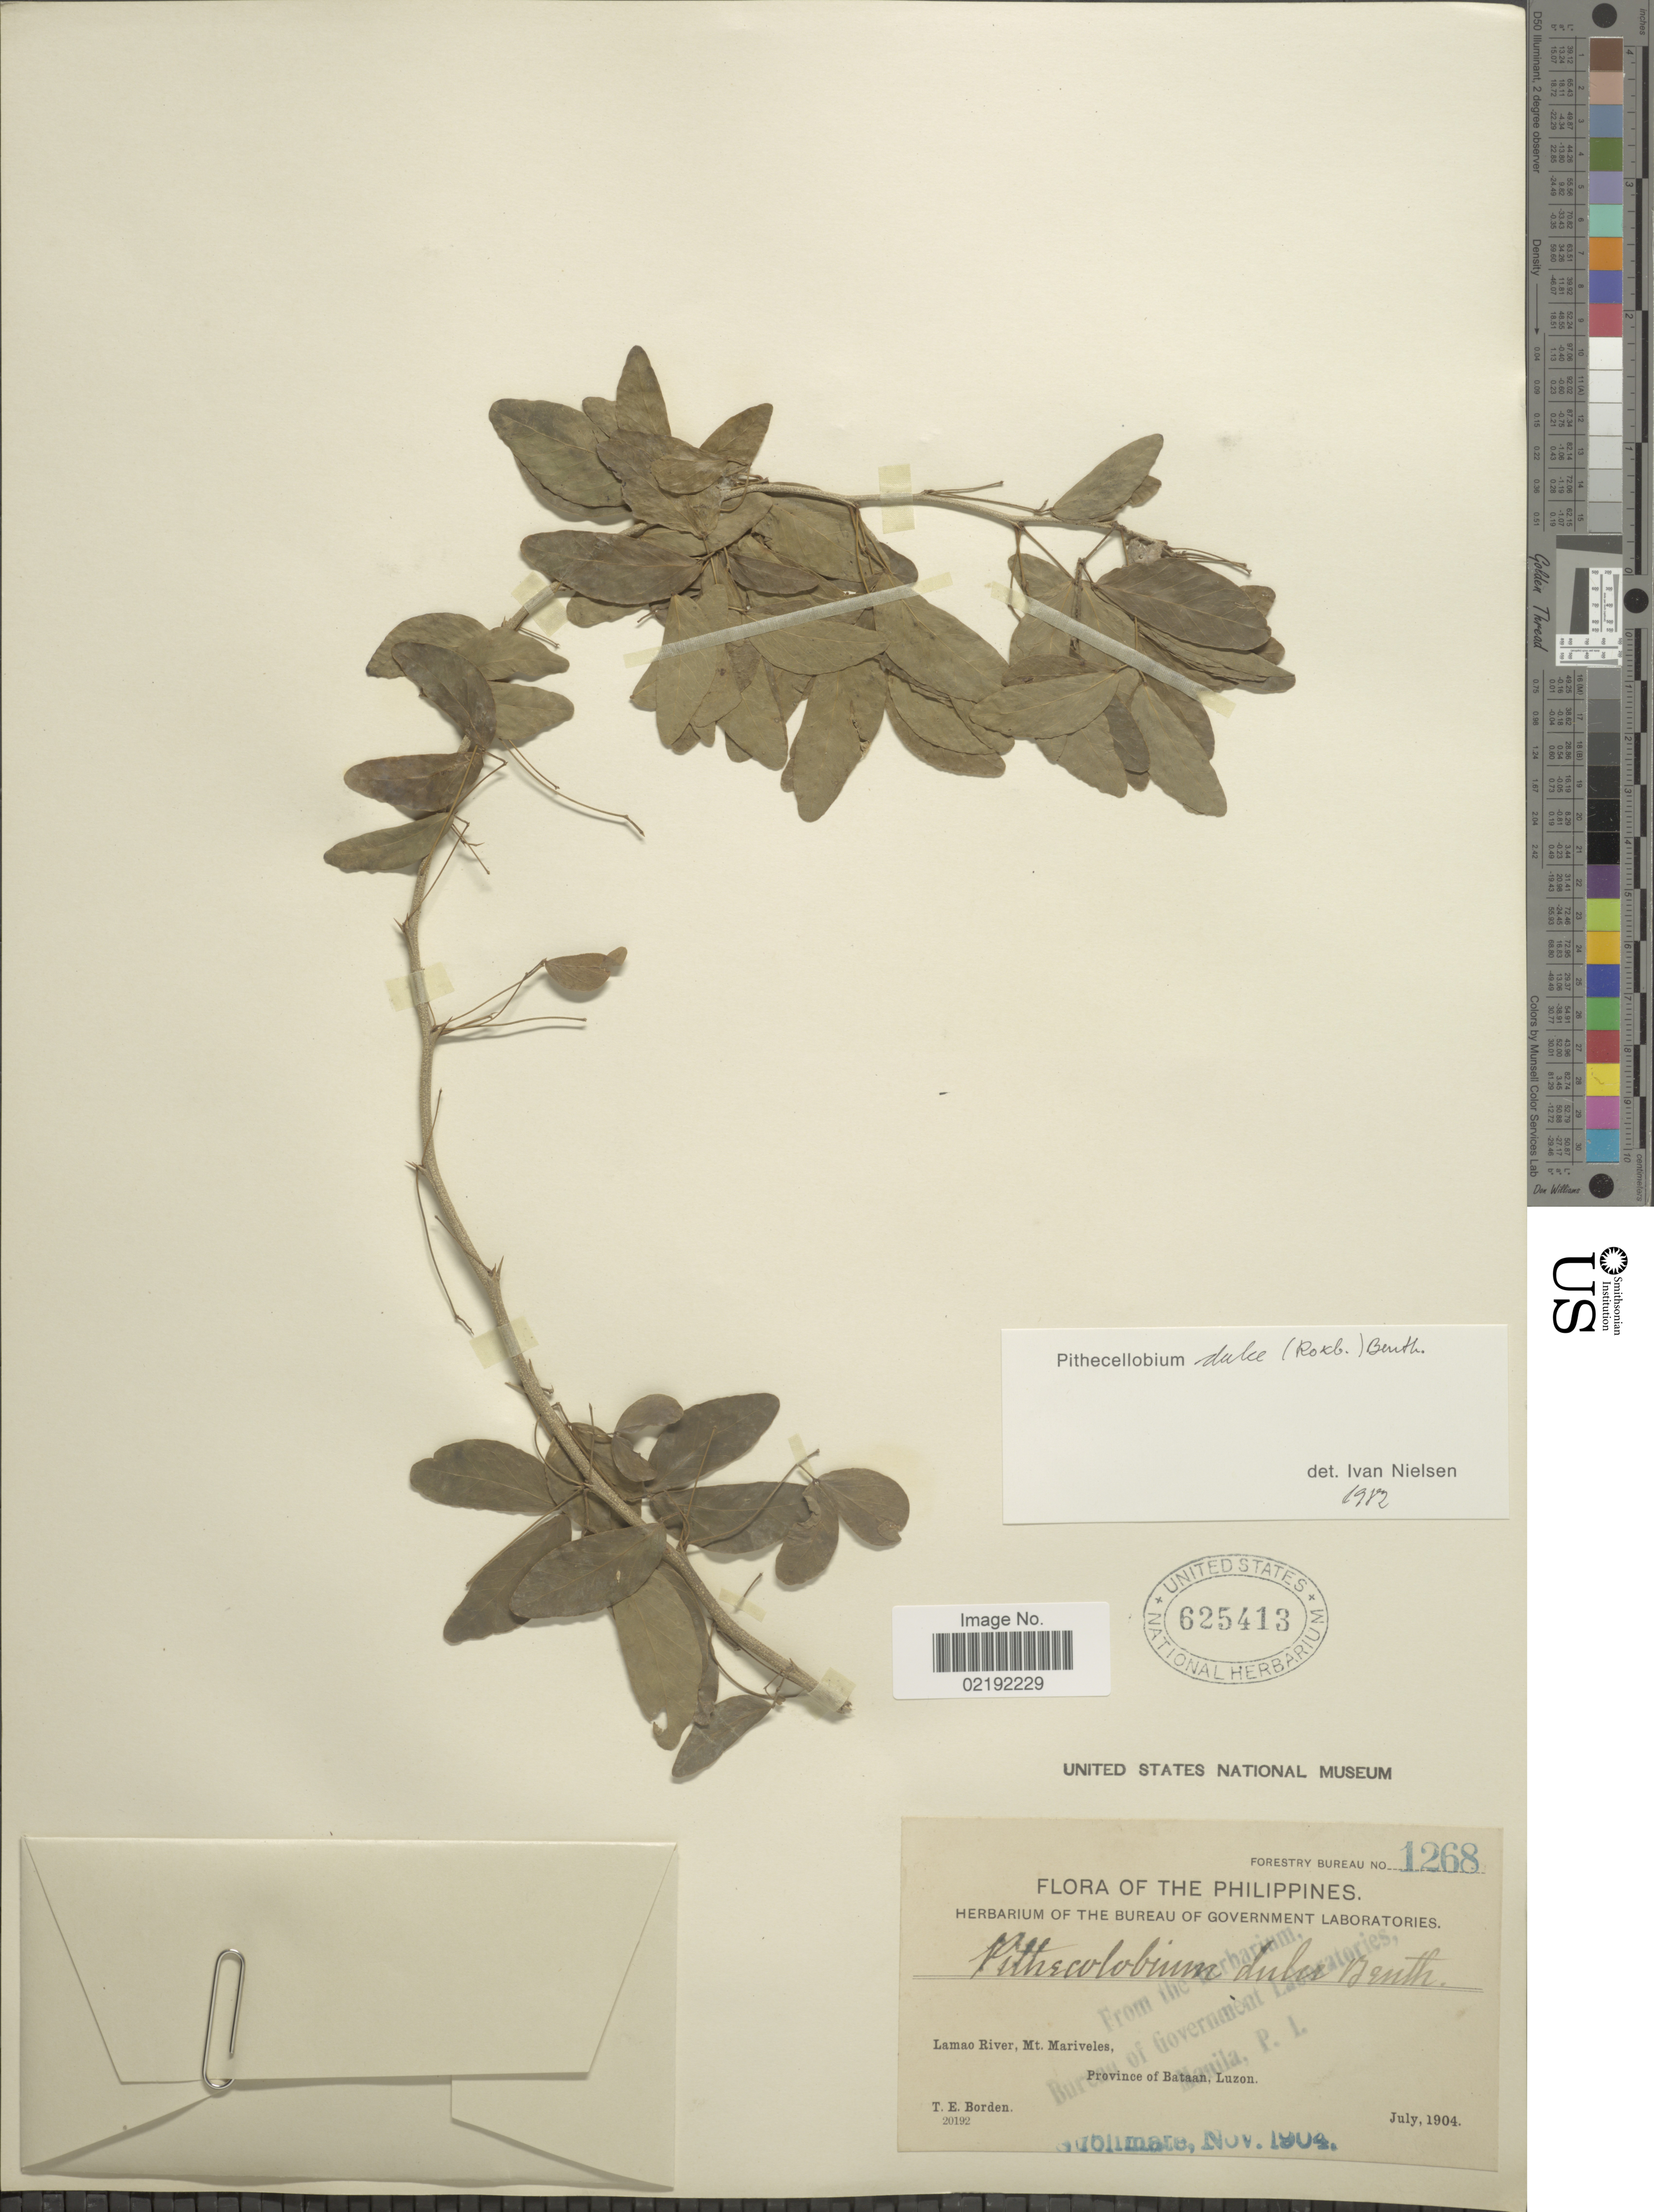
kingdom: Plantae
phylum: Tracheophyta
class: Magnoliopsida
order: Fabales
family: Fabaceae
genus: Pithecellobium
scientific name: Pithecellobium dulce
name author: (Roxb.) Benth.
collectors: T. E. Borden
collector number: Forestry Bureau 1268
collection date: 1904-07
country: Philippines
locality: Lamao River, Mt. Mariveles, Province of Bataan, Luzon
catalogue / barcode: US 625413